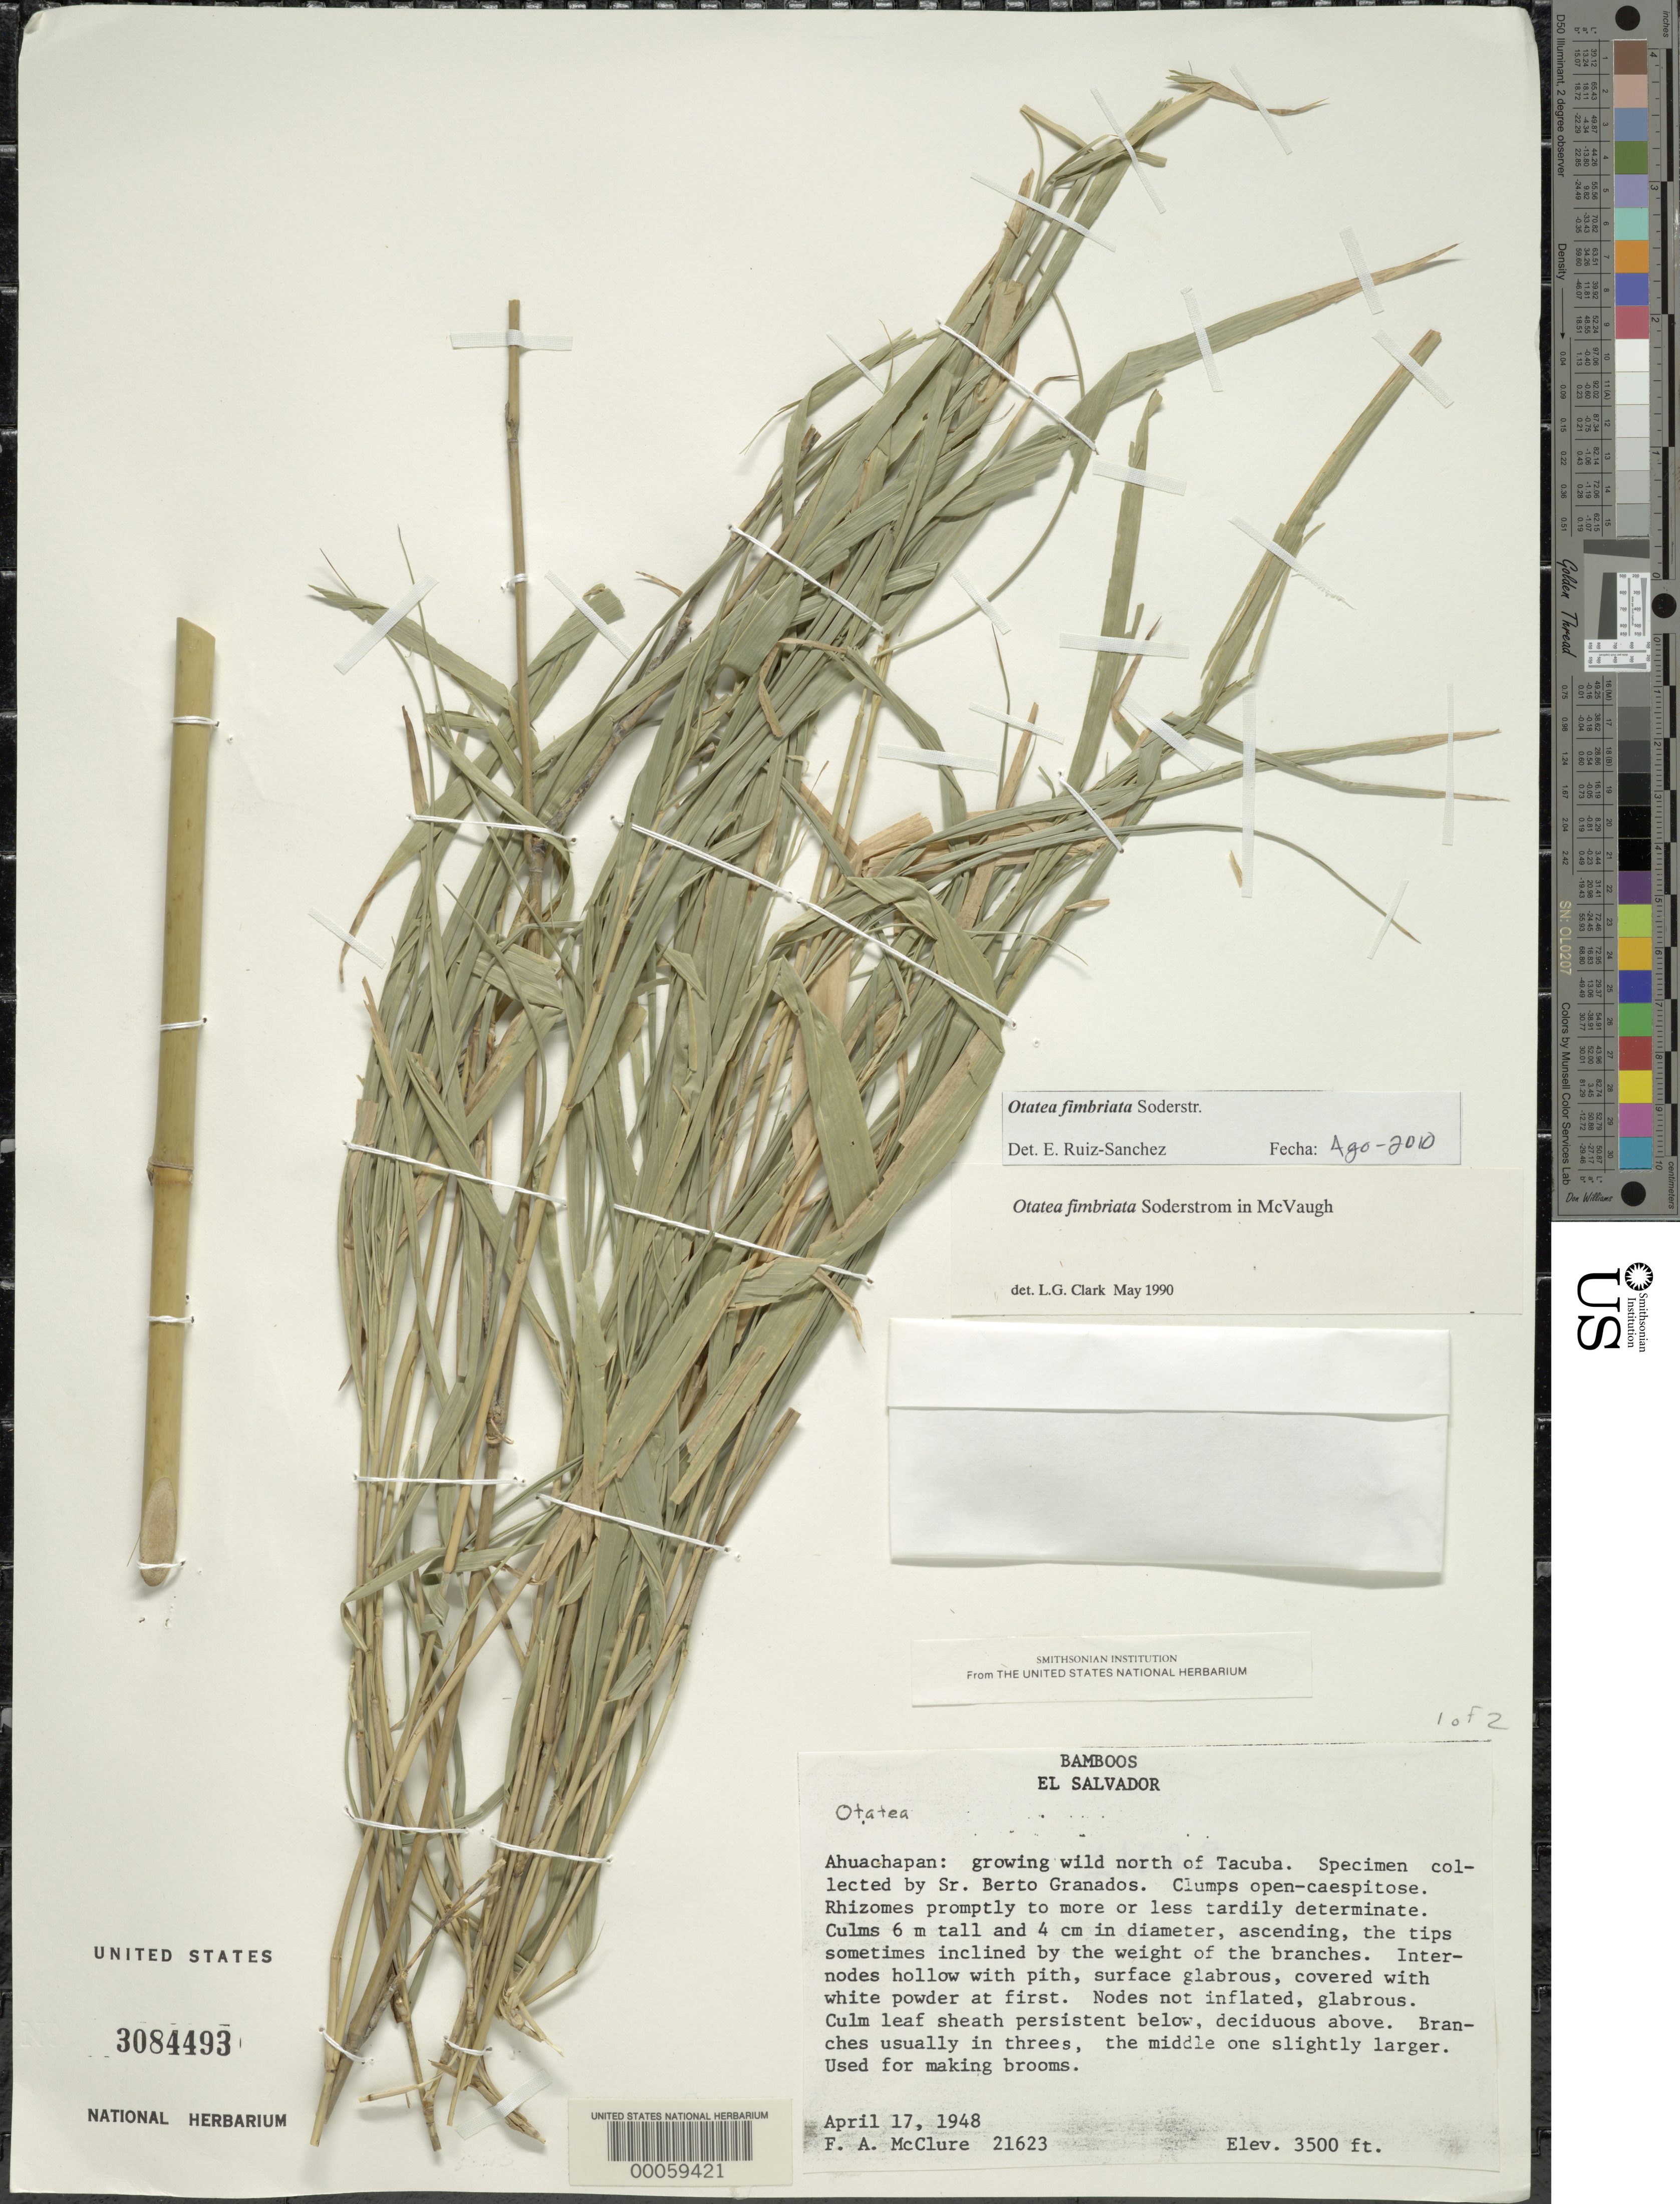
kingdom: Plantae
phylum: Tracheophyta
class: Liliopsida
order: Poales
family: Poaceae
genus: Otatea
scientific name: Otatea glauca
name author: L.G. Clark & G. Cortés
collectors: F. A. McClure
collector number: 21623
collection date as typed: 17 Apr 1948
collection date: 1948-04-17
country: El Salvador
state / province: Ahuachapán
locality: N of tacuba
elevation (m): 1067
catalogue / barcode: US 3084493